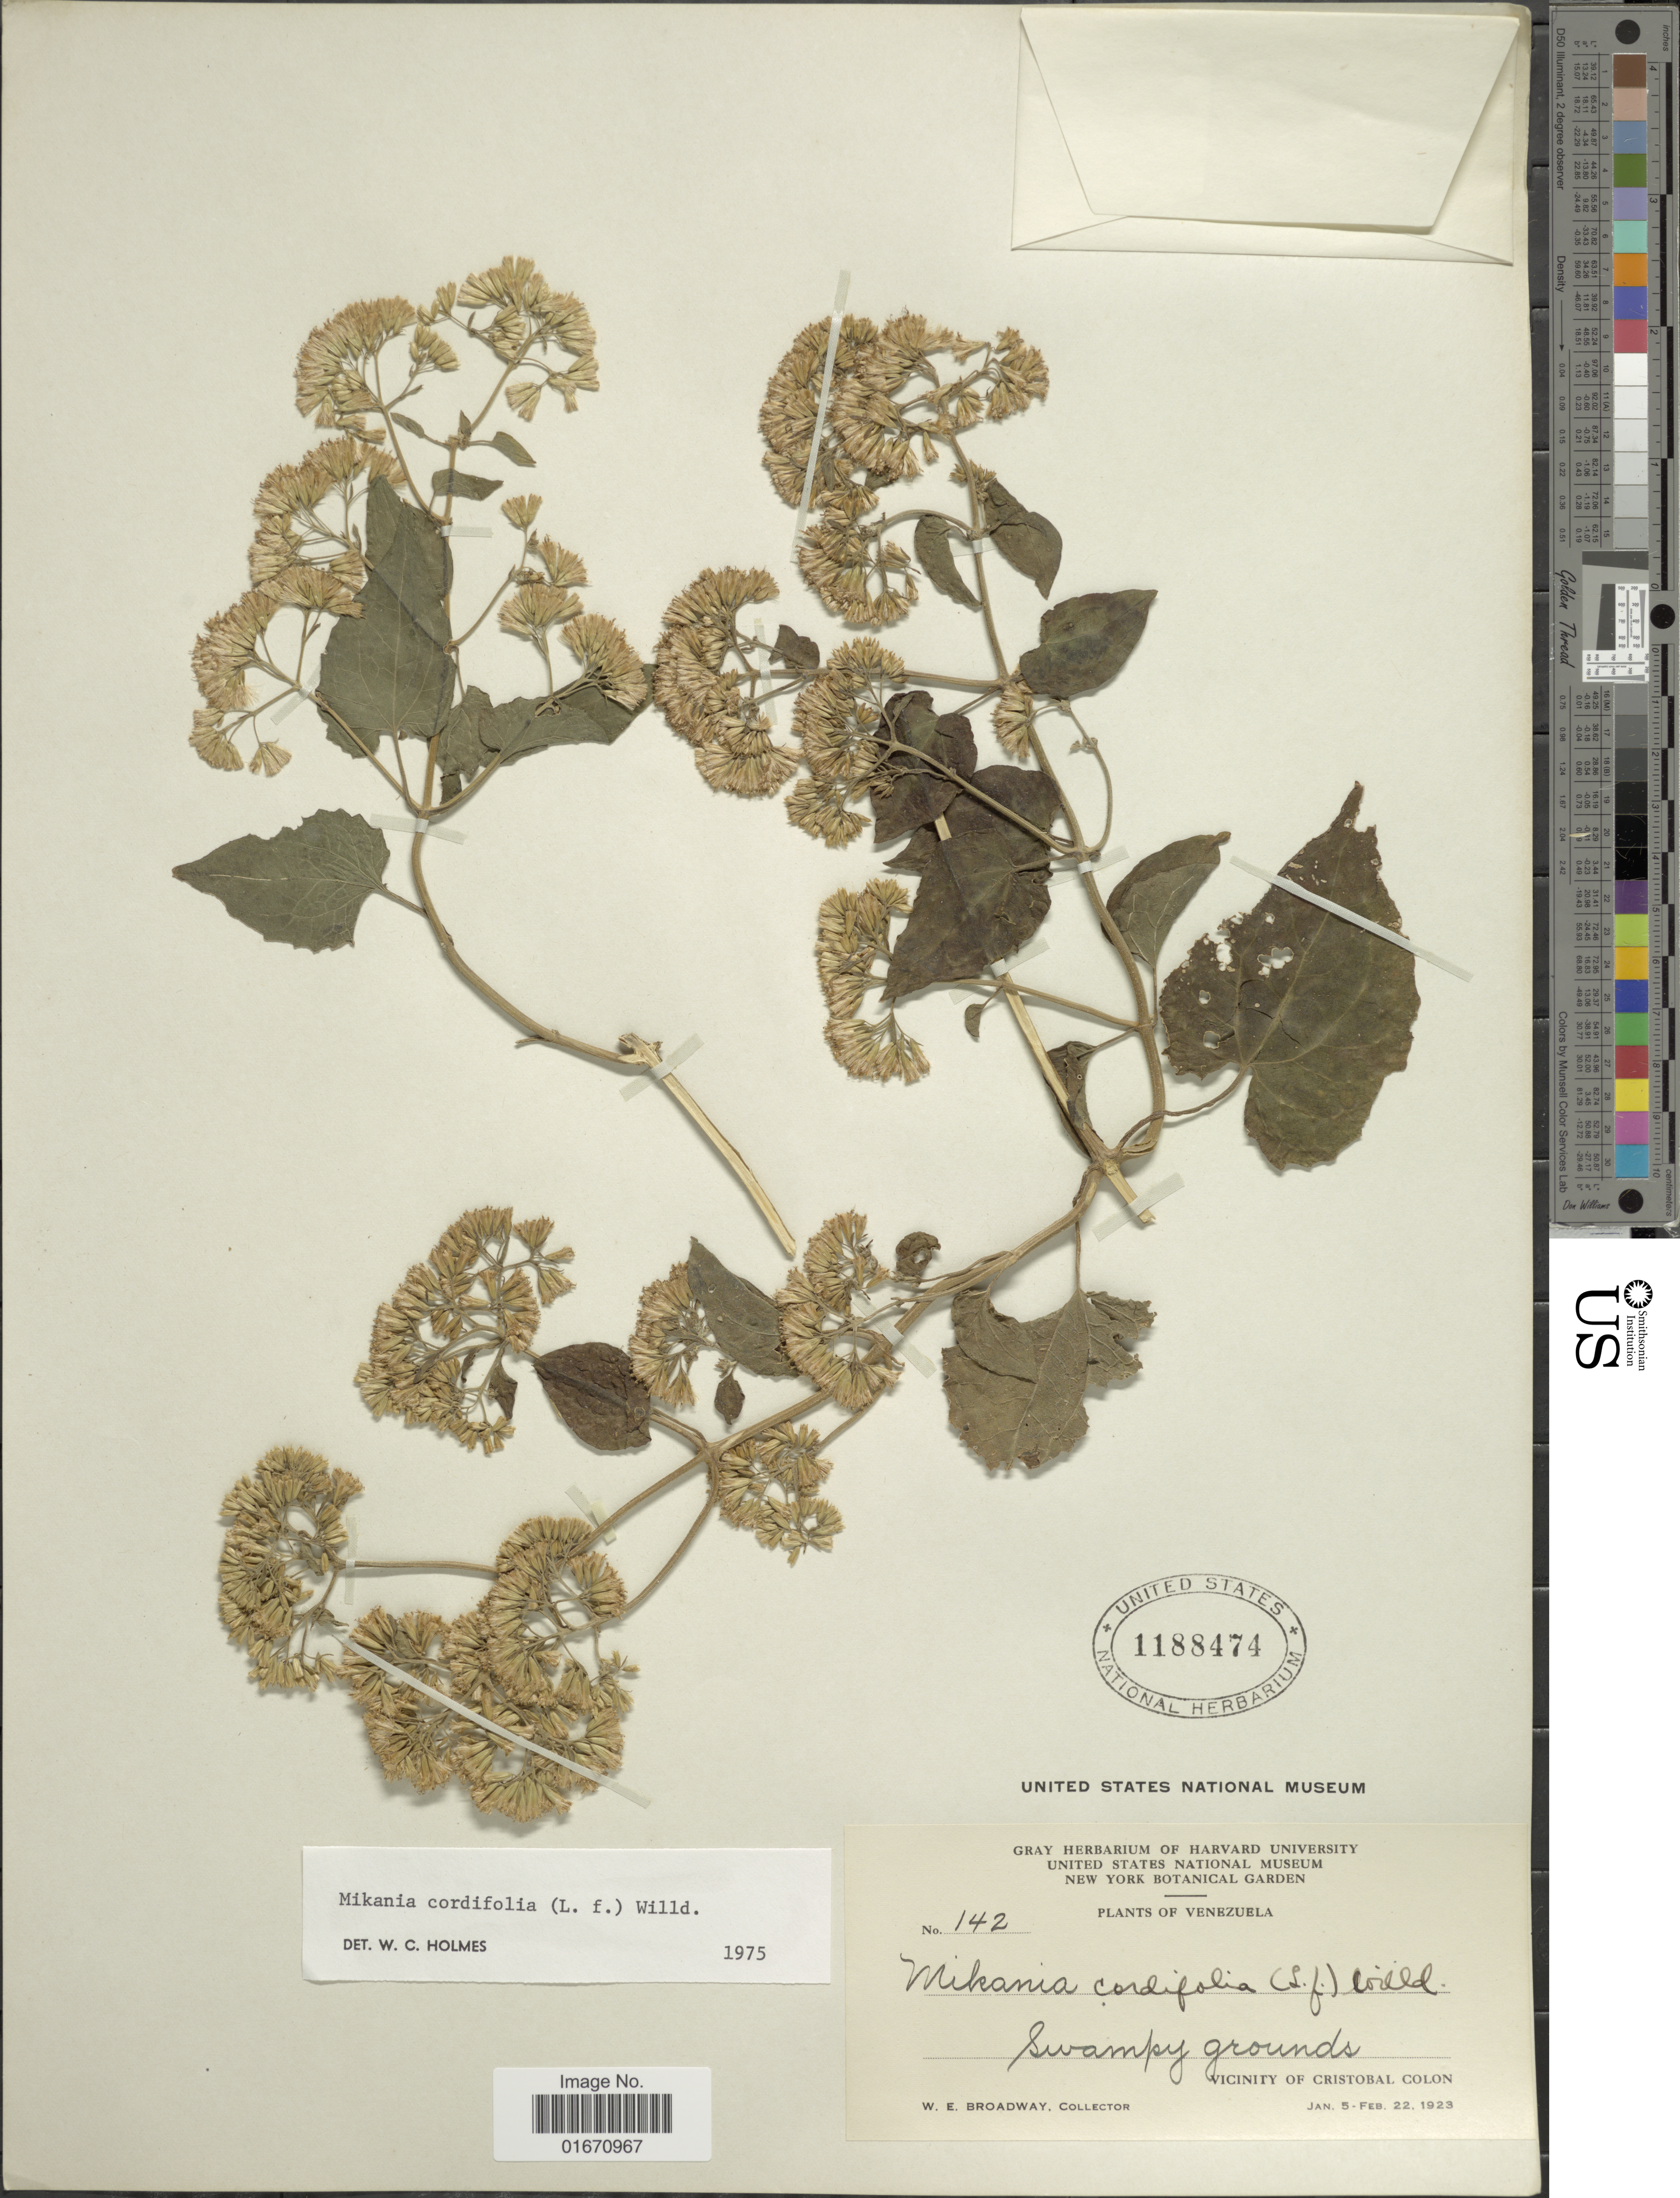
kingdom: Plantae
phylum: Tracheophyta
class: Magnoliopsida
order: Asterales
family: Asteraceae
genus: Mikania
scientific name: Mikania cordifolia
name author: Kunth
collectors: W. E. Broadway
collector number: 142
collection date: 1923-01-05/1923-02-22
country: Venezuela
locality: Vicinity of Cristobal Colon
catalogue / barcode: US 1188474